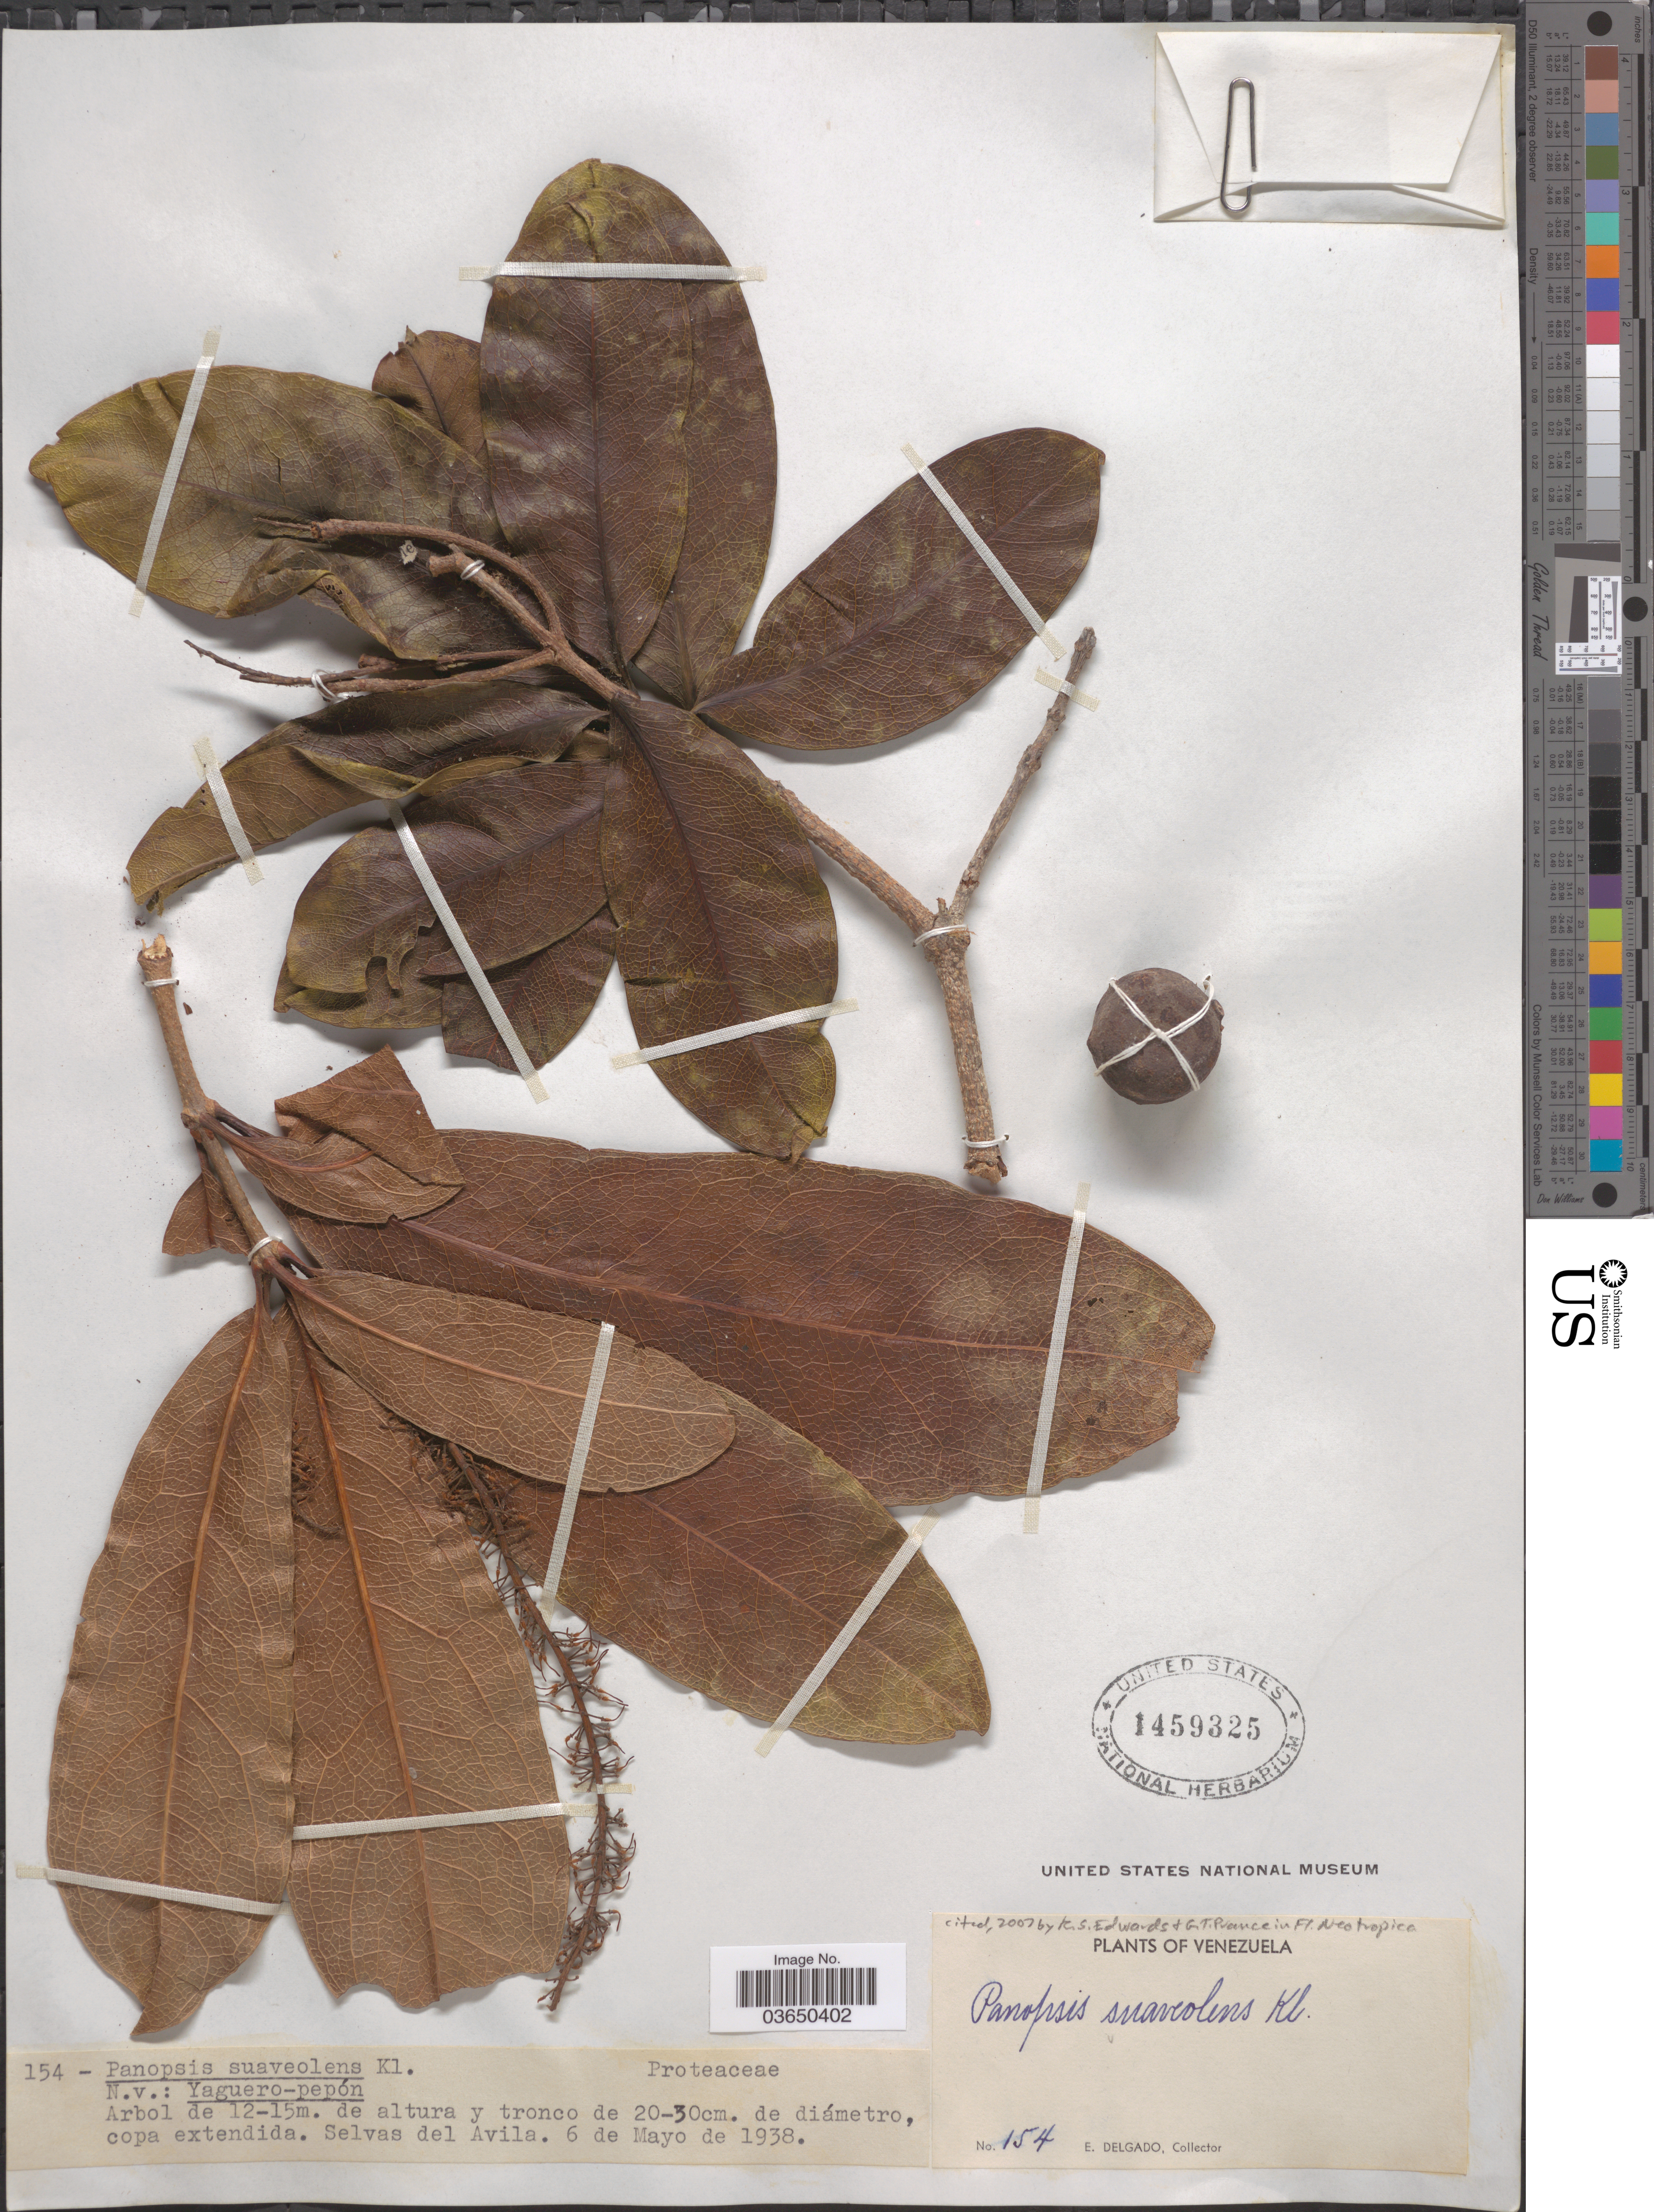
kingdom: Plantae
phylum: Tracheophyta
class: Magnoliopsida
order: Proteales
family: Proteaceae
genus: Panopsis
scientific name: Panopsis suaveolens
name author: (Klotzsch & H. Karst.) Pittier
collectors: E. Delgado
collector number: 154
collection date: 1938-05-06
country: Venezuela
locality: Selvas del Avila.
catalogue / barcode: US 1459325